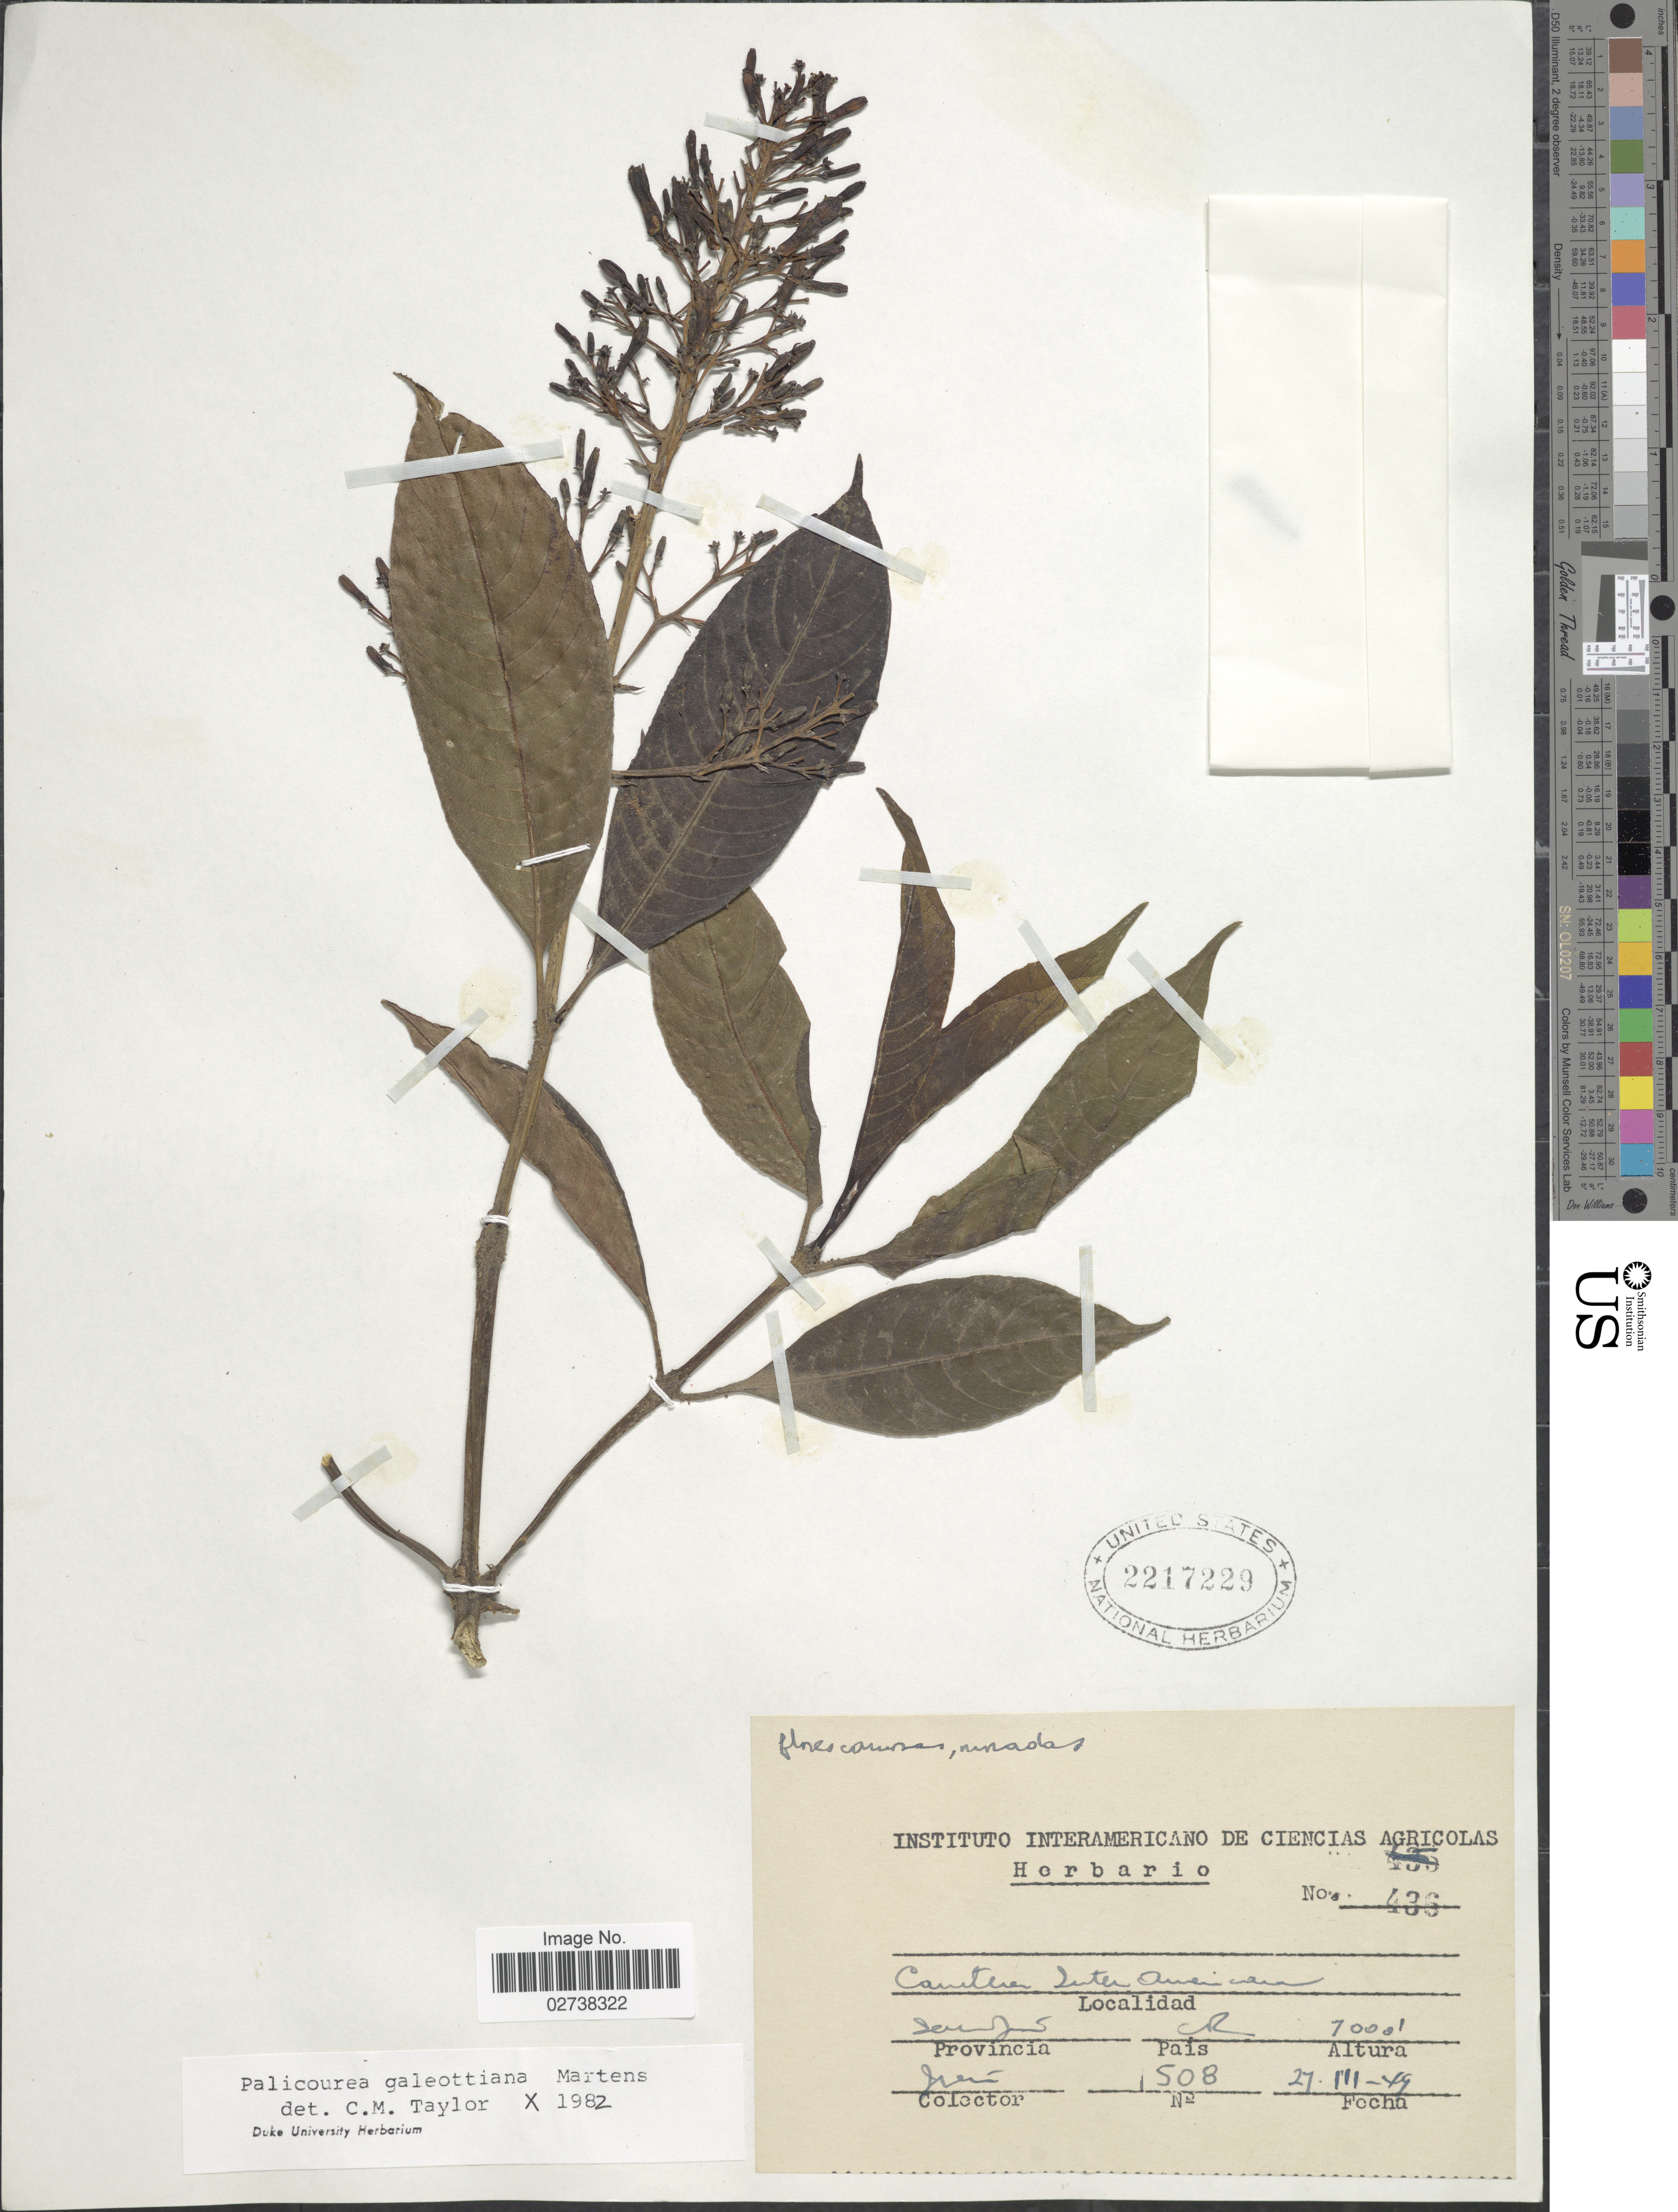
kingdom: Plantae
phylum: Tracheophyta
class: Magnoliopsida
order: Gentianales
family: Rubiaceae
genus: Palicourea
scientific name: Palicourea galeottiana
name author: M. Martens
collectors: J. León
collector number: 1508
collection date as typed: Transcribed d/m/y: 27/3/49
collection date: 1949-03-27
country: Costa Rica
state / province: San José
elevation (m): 2134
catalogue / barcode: US 2217229